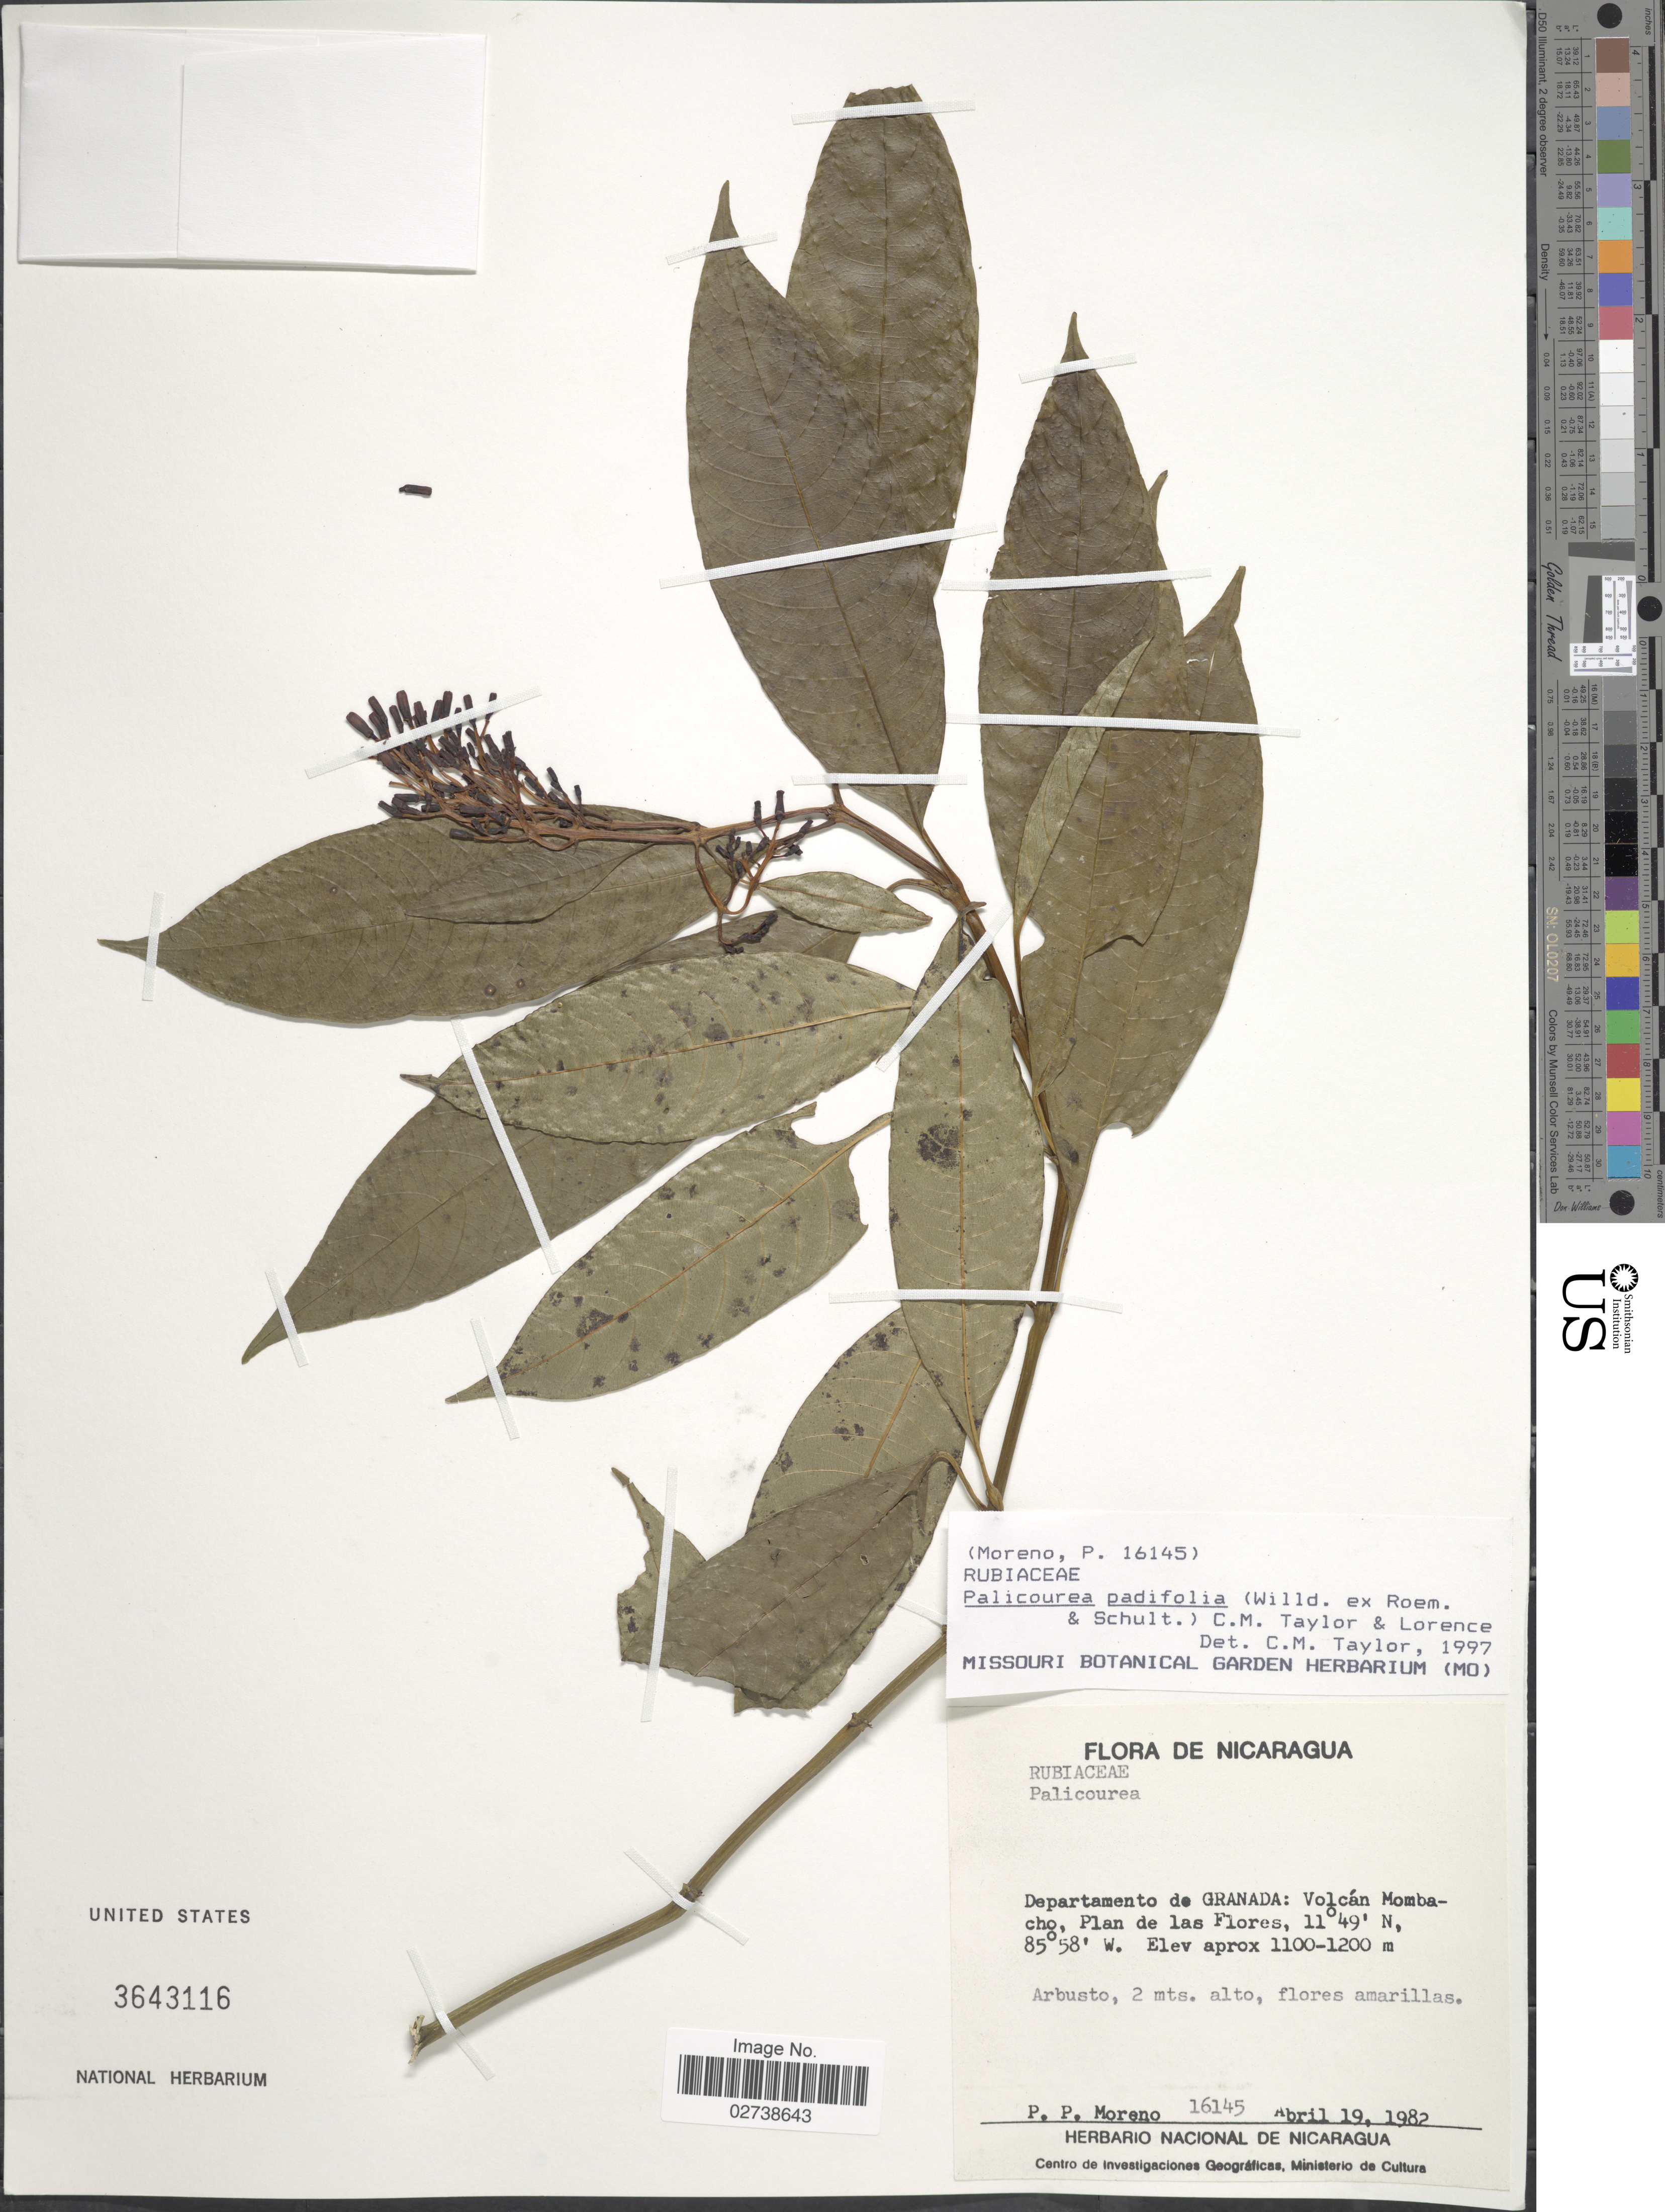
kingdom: Plantae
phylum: Tracheophyta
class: Magnoliopsida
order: Gentianales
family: Rubiaceae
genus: Palicourea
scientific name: Palicourea padifolia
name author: (Humb. & Bonpl. ex Roem. & Schult.) C.M. Taylor & Lorence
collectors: P. Moreno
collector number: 16145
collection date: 1982-04-19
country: Nicaragua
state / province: Granada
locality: Departamento de Granada: Volcán Mombacho, Plan de las Flores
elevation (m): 1100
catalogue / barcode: US 3643116